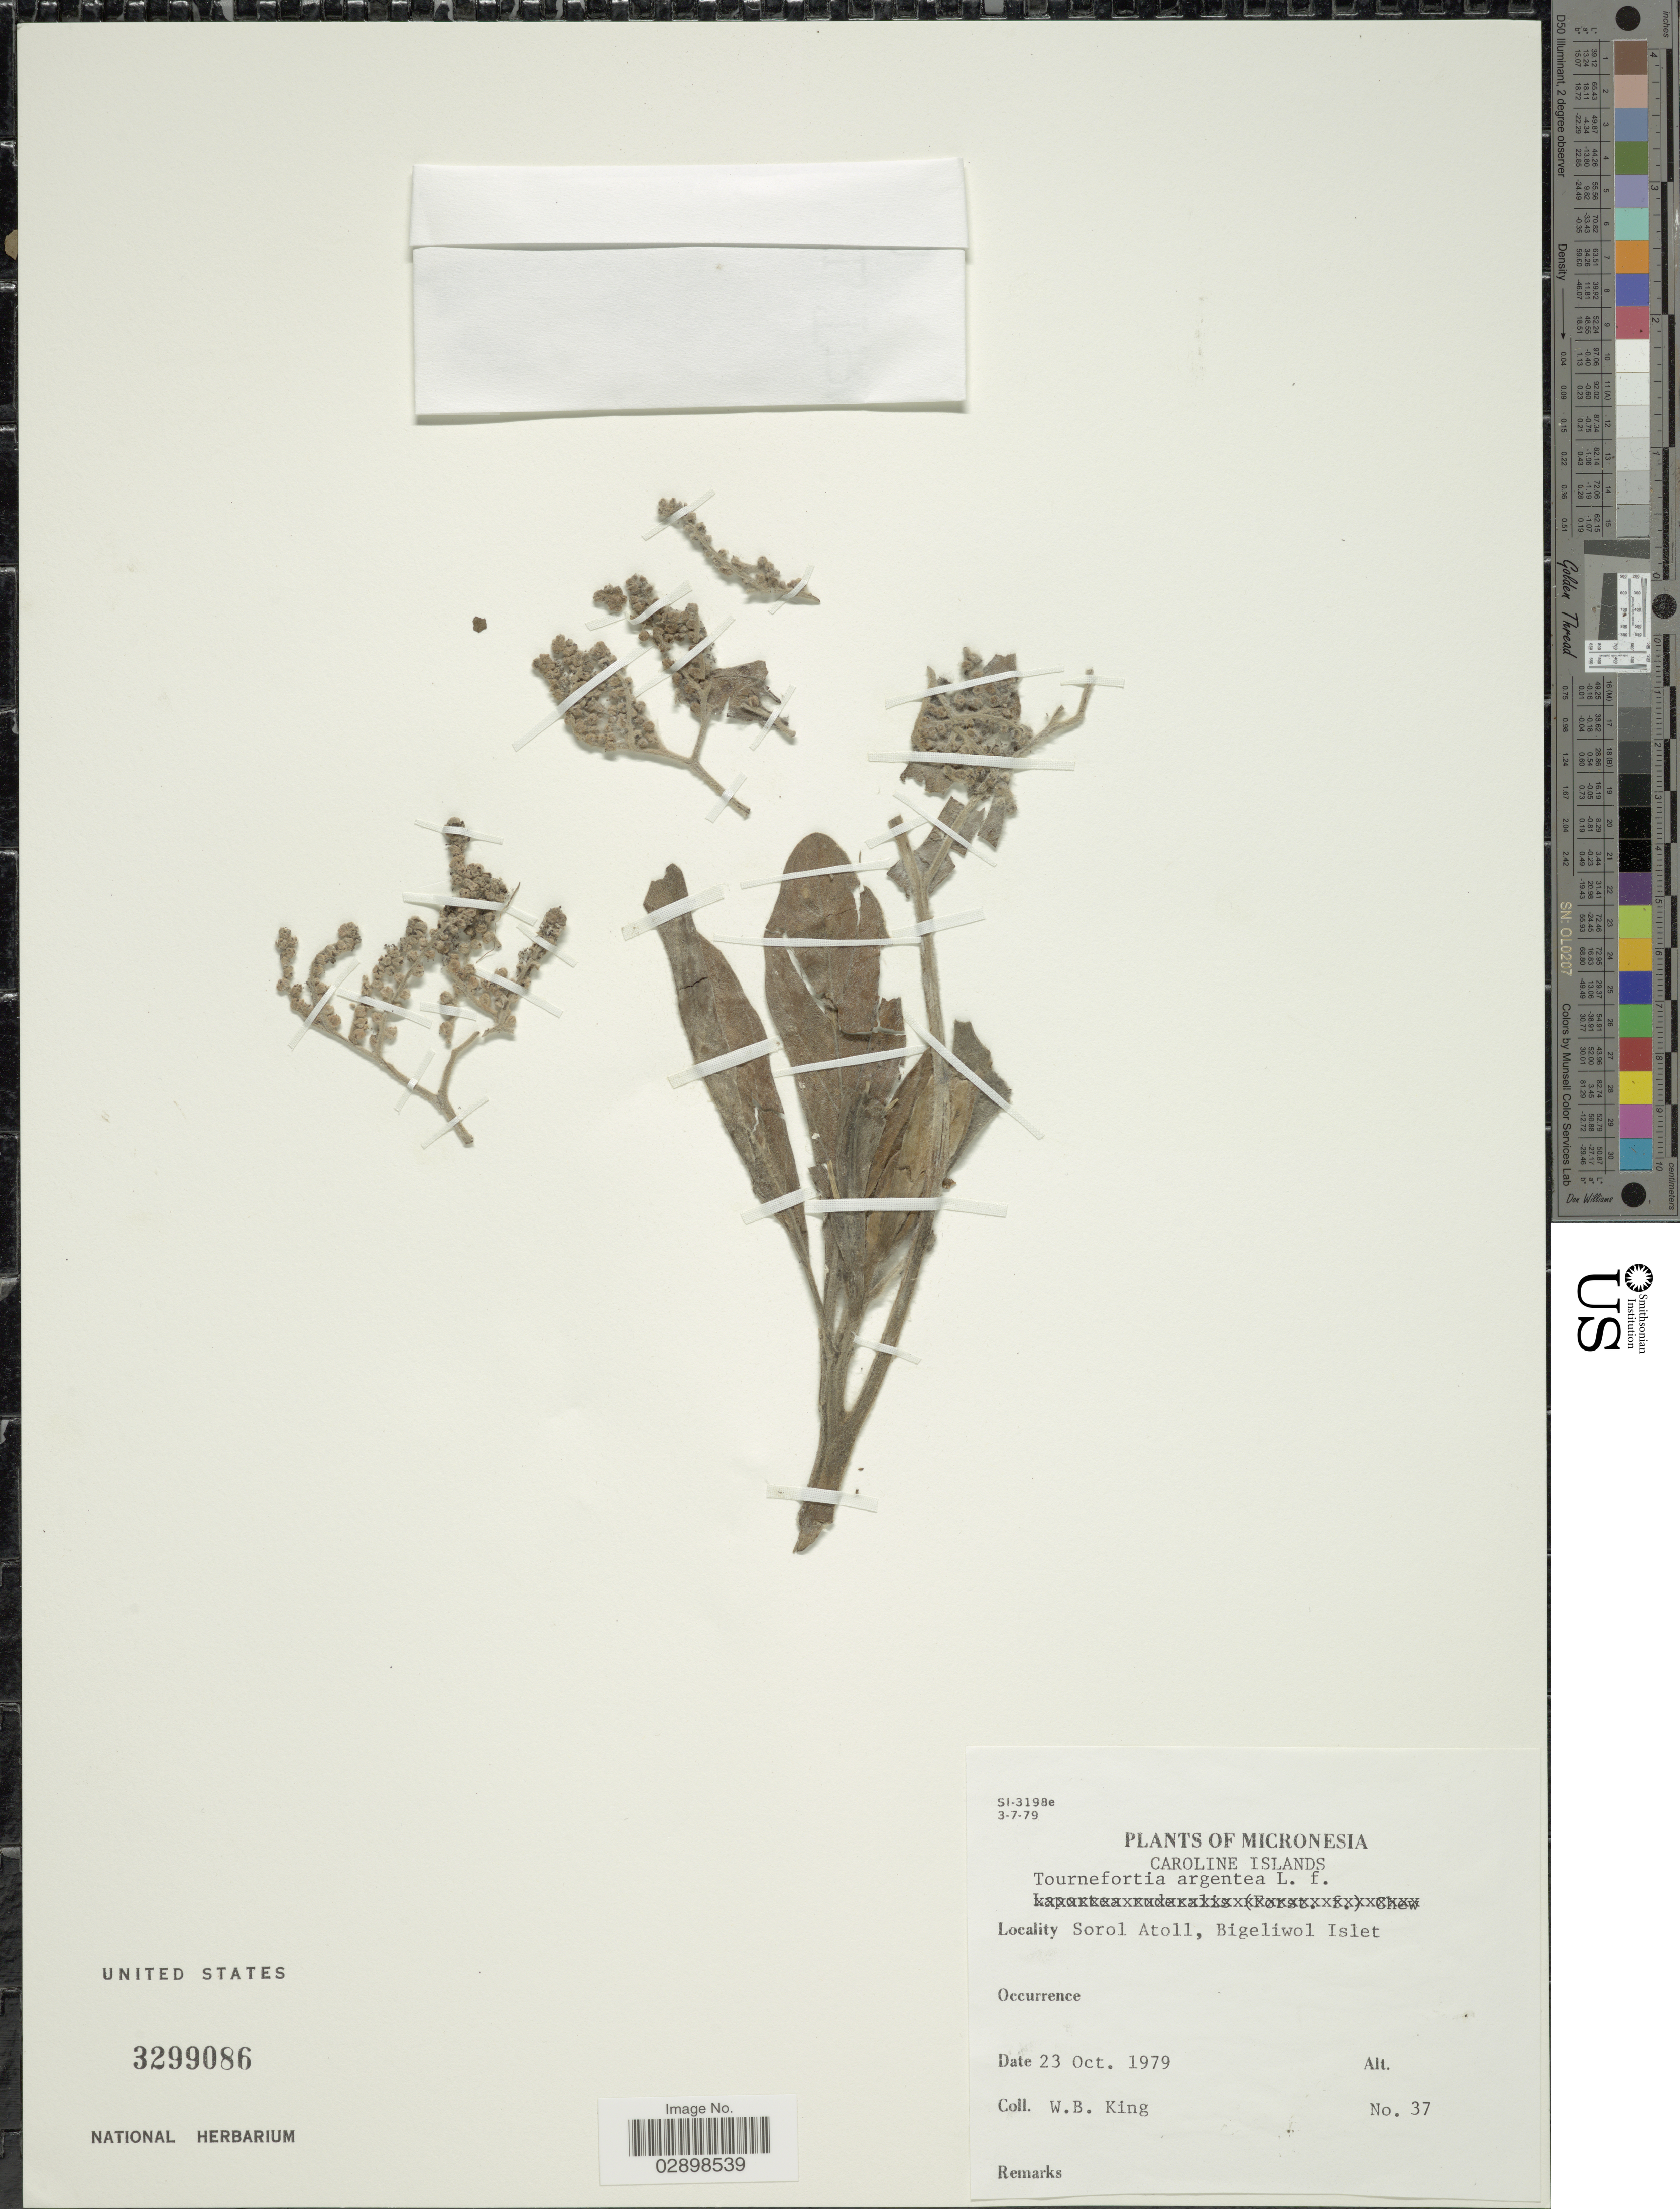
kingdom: Plantae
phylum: Tracheophyta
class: Magnoliopsida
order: Boraginales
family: Heliotropiaceae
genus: Heliotropium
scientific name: Heliotropium arboreum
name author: (Blanco) Mabberley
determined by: Wagner, W. L., (BOT), Smithsonian Institution - National Museum of Natural History (UNITED STATES)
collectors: W. B. King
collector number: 37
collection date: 1979-10-23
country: Micronesia, Federated States of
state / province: Yap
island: Sorol Atoll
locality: Caroline Islands. Sorol Atoll, Bigeliwol Islet.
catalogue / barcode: US 3299086